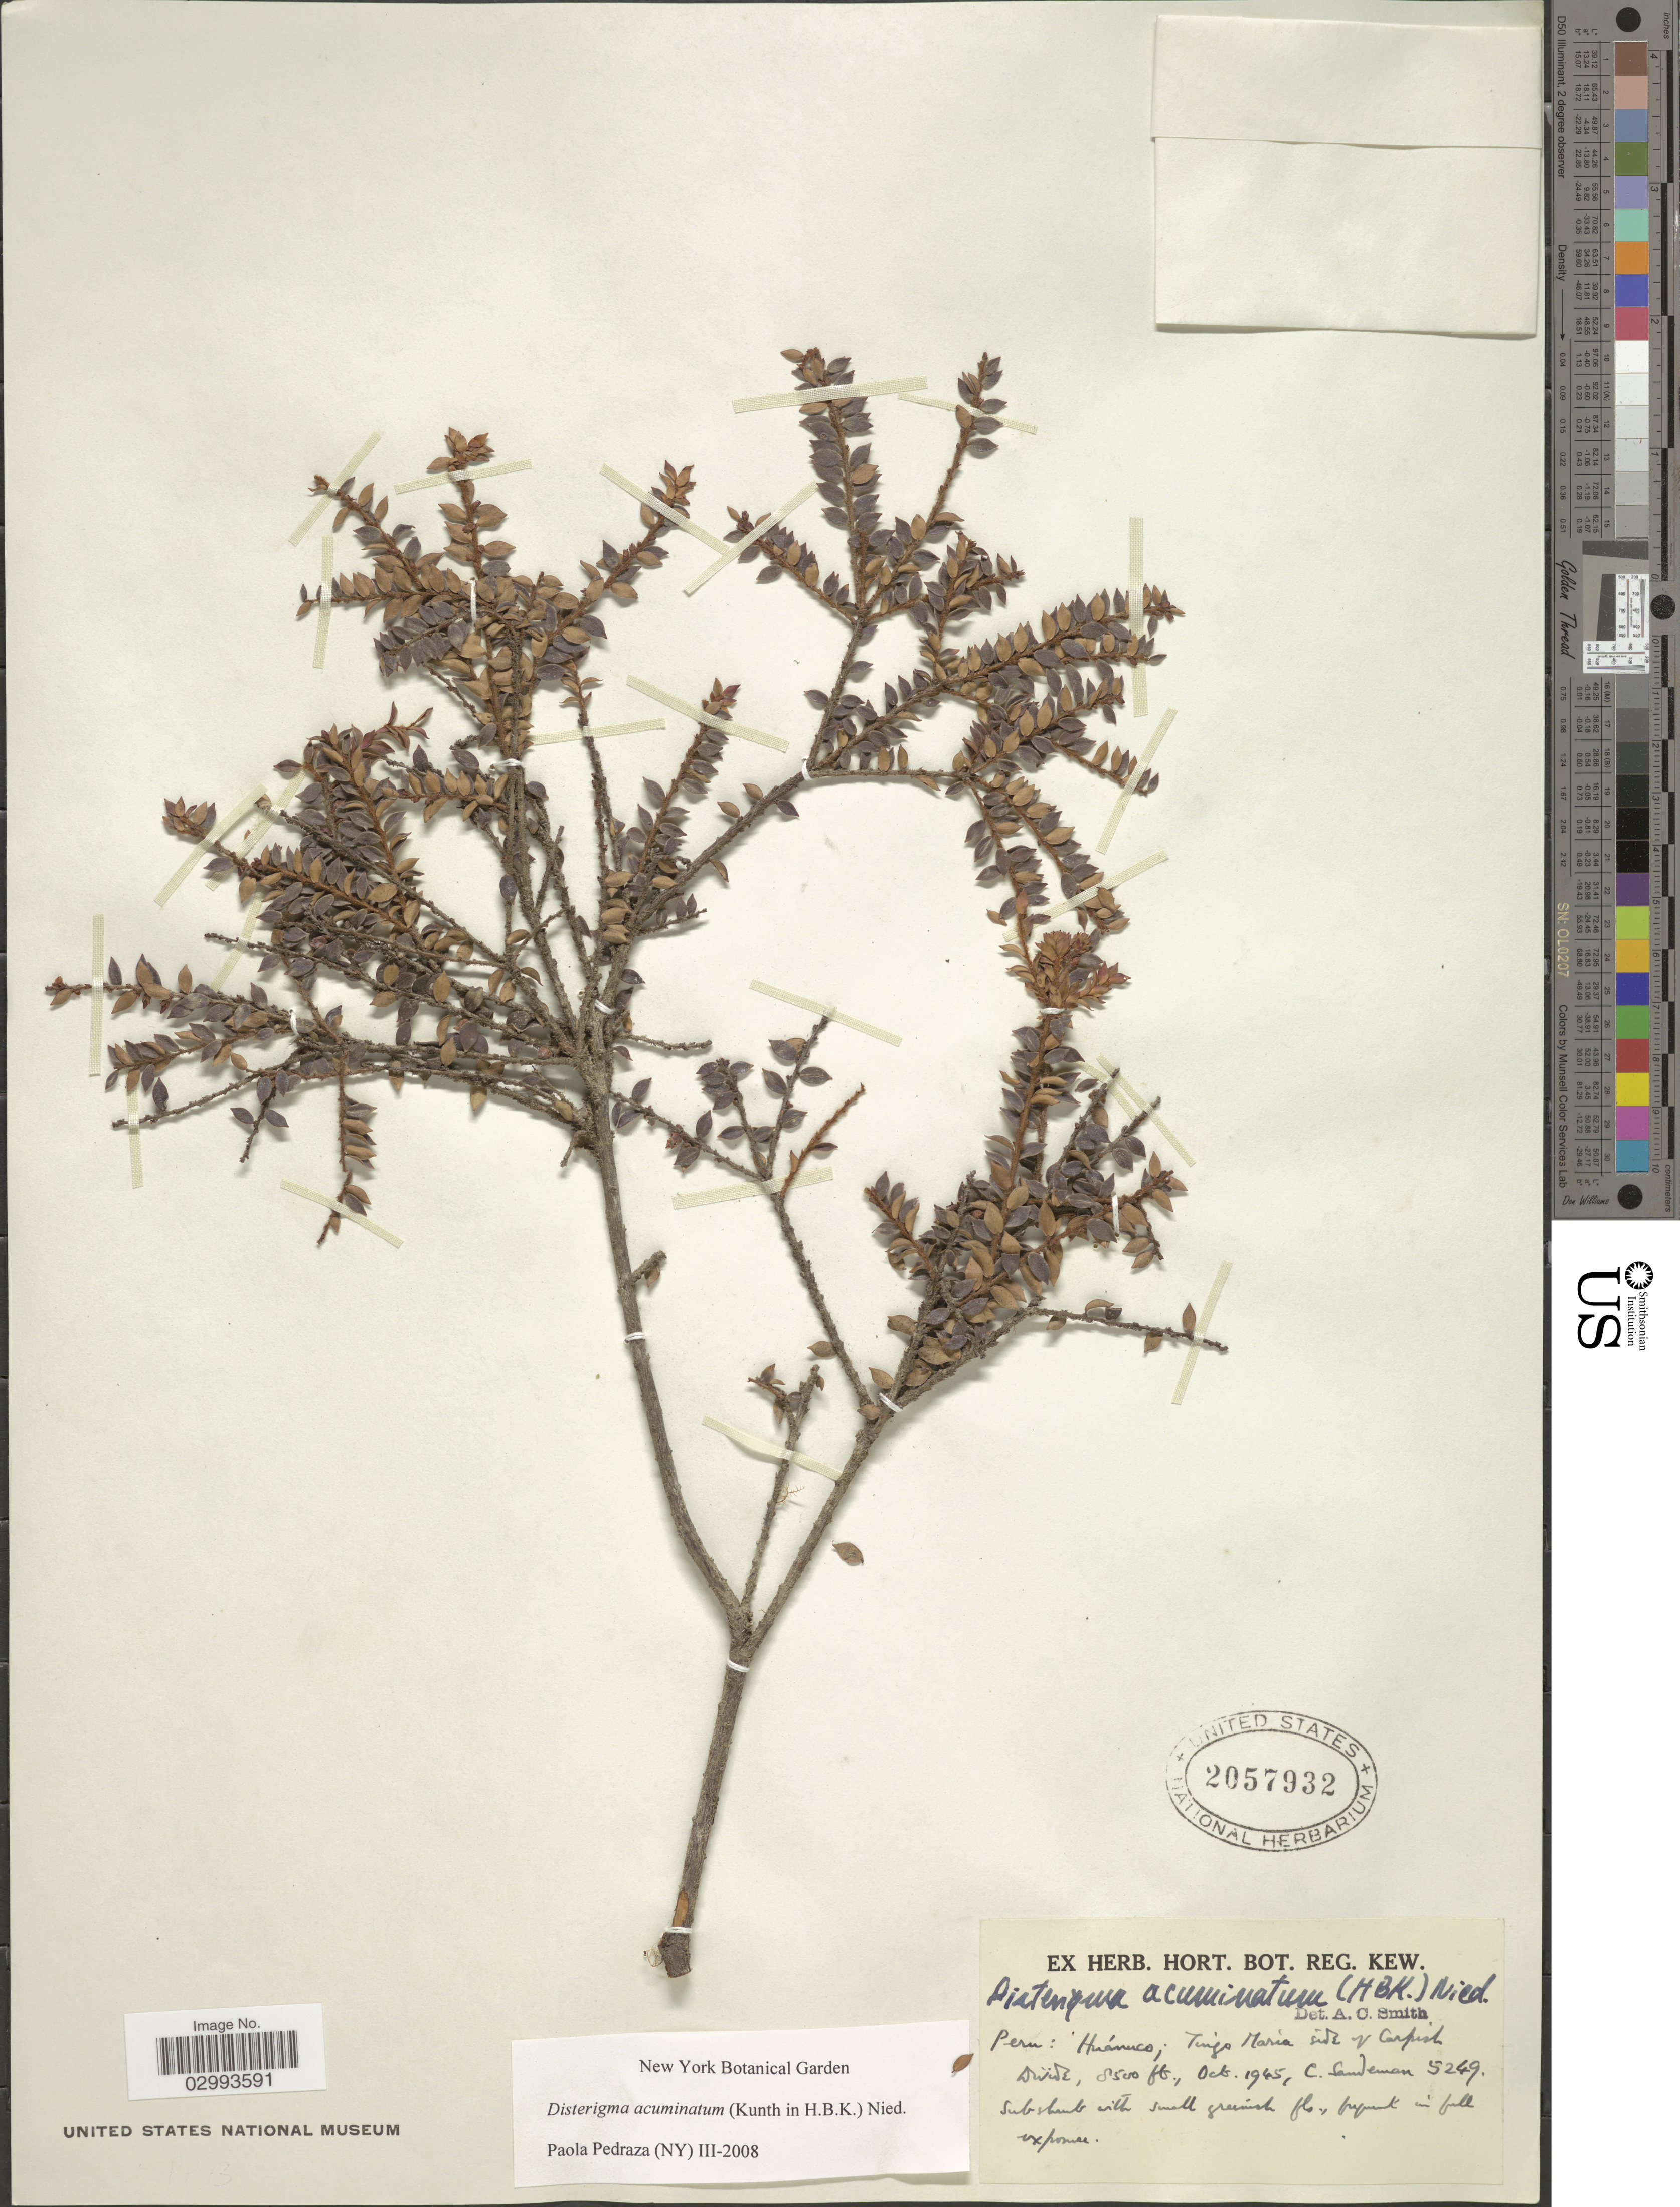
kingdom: Plantae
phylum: Tracheophyta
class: Magnoliopsida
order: Ericales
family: Ericaceae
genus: Disterigma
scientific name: Disterigma acuminatum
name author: (Kunth) Nied.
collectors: C. Sandeman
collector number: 5249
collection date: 1945-10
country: Peru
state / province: Huánuco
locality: Tingo Maria side of Carpish Divide.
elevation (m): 2591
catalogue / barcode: US 2057932